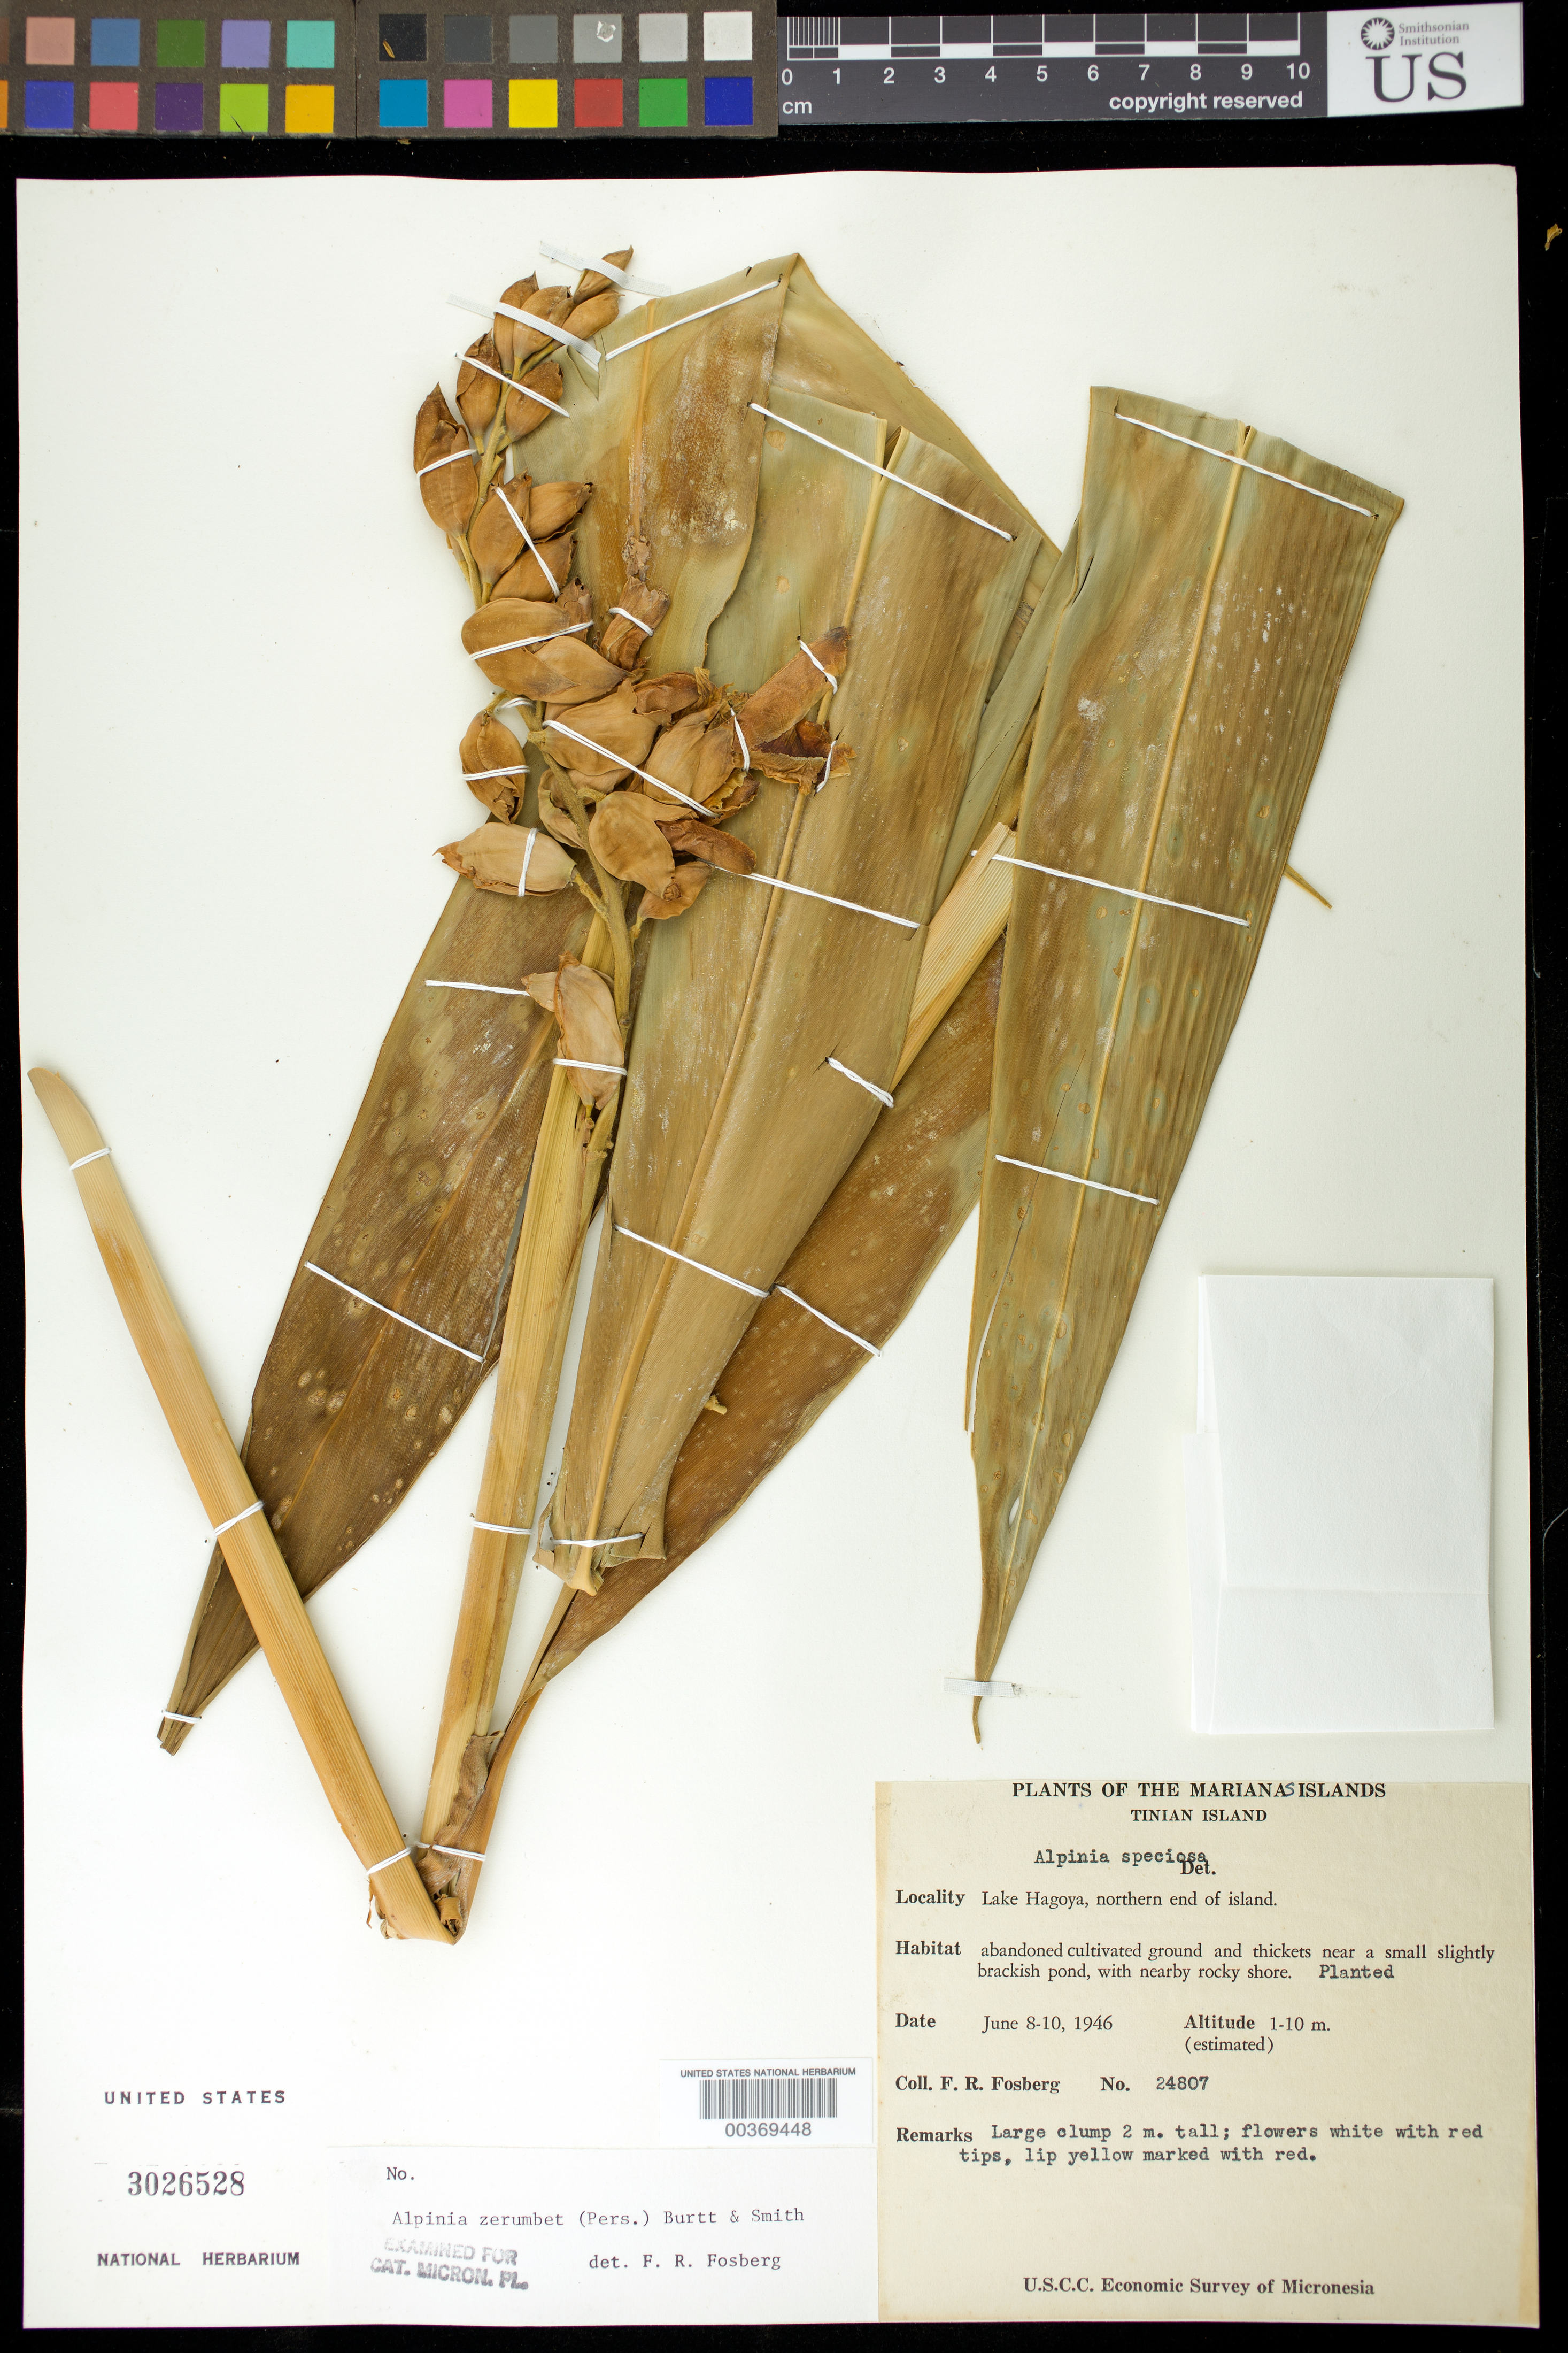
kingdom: Plantae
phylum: Tracheophyta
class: Liliopsida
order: Zingiberales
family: Zingiberaceae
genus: Alpinia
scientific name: Alpinia zerumbet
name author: (Pers.) B.L. Burtt & R.M. Sm.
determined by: Fosberg, F. R.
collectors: F. R. Fosberg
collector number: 24807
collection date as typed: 08 Jun 1946 to 10 Jun 1946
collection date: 1946-06-08/1946-06-10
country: Northern Mariana Islands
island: Tinian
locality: Plants of Marianas Islands, Tinian I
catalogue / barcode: US 3026528